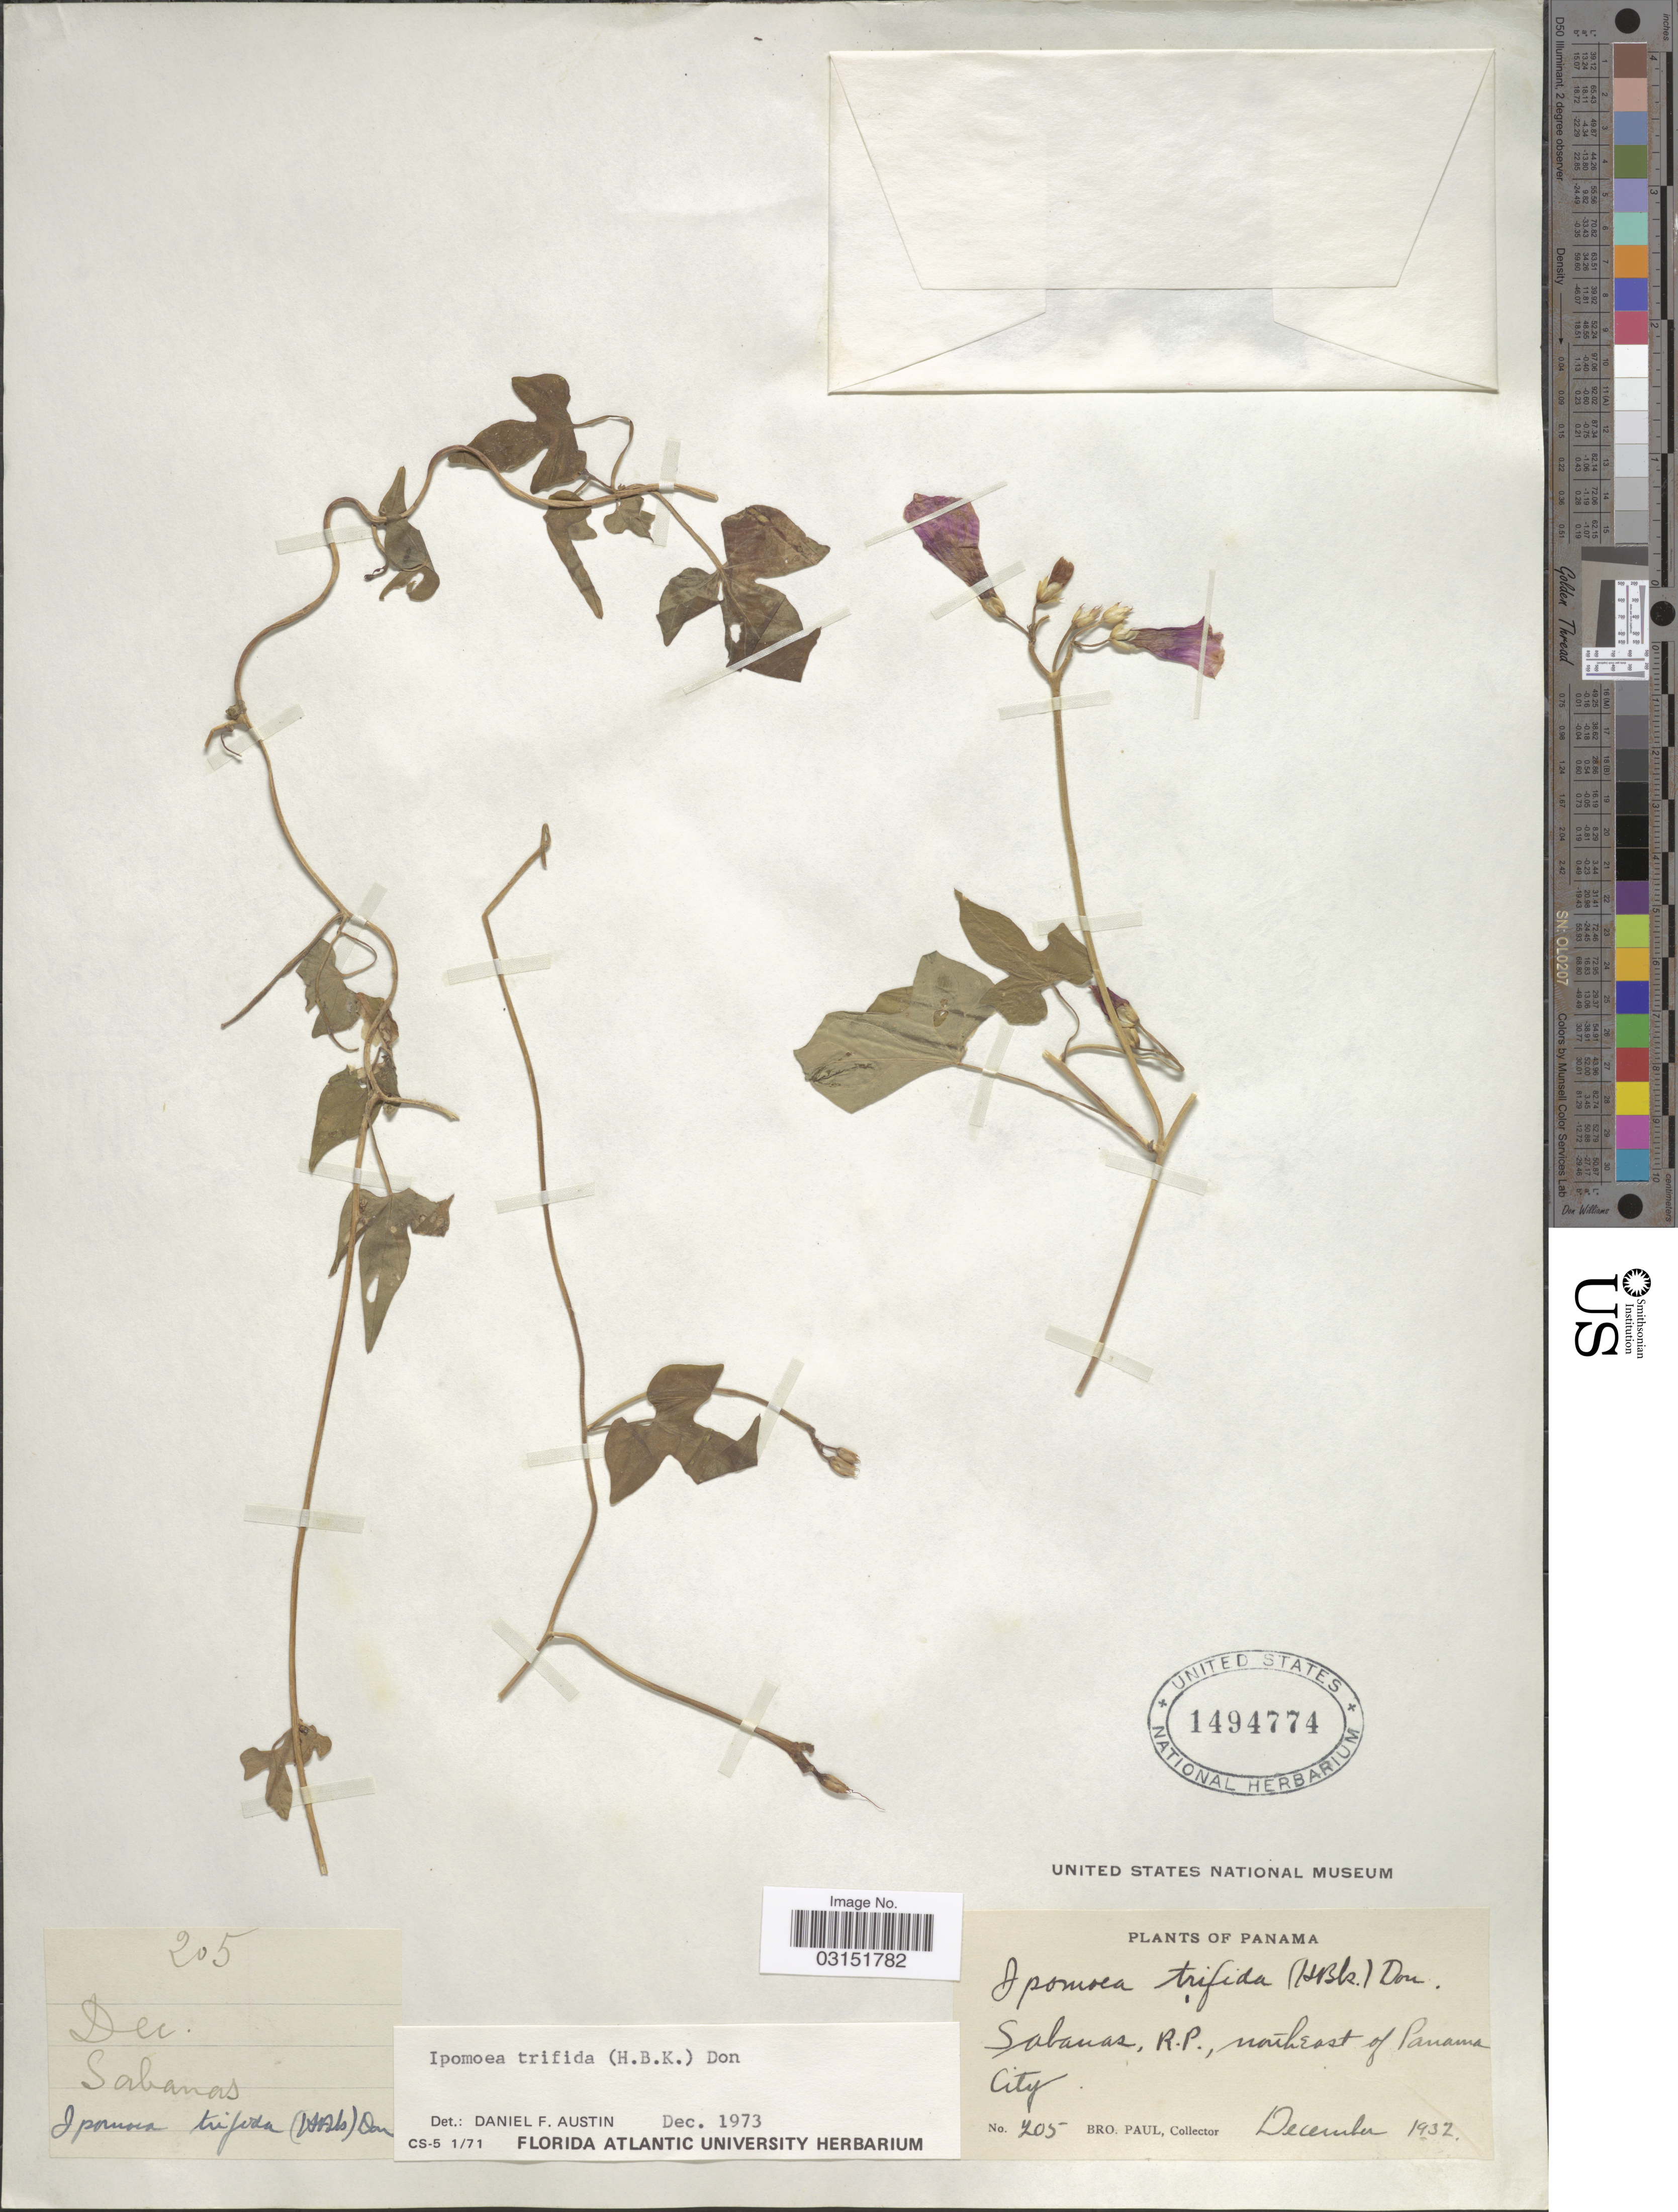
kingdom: Plantae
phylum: Tracheophyta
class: Magnoliopsida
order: Solanales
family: Convolvulaceae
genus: Ipomoea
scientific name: Ipomoea trifida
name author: (Kunth) G. Don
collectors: B. Paul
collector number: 205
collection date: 1932-12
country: Panama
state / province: Panamá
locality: Sabanas, R.P., southeast of Panama CIty.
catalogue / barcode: US 1494774